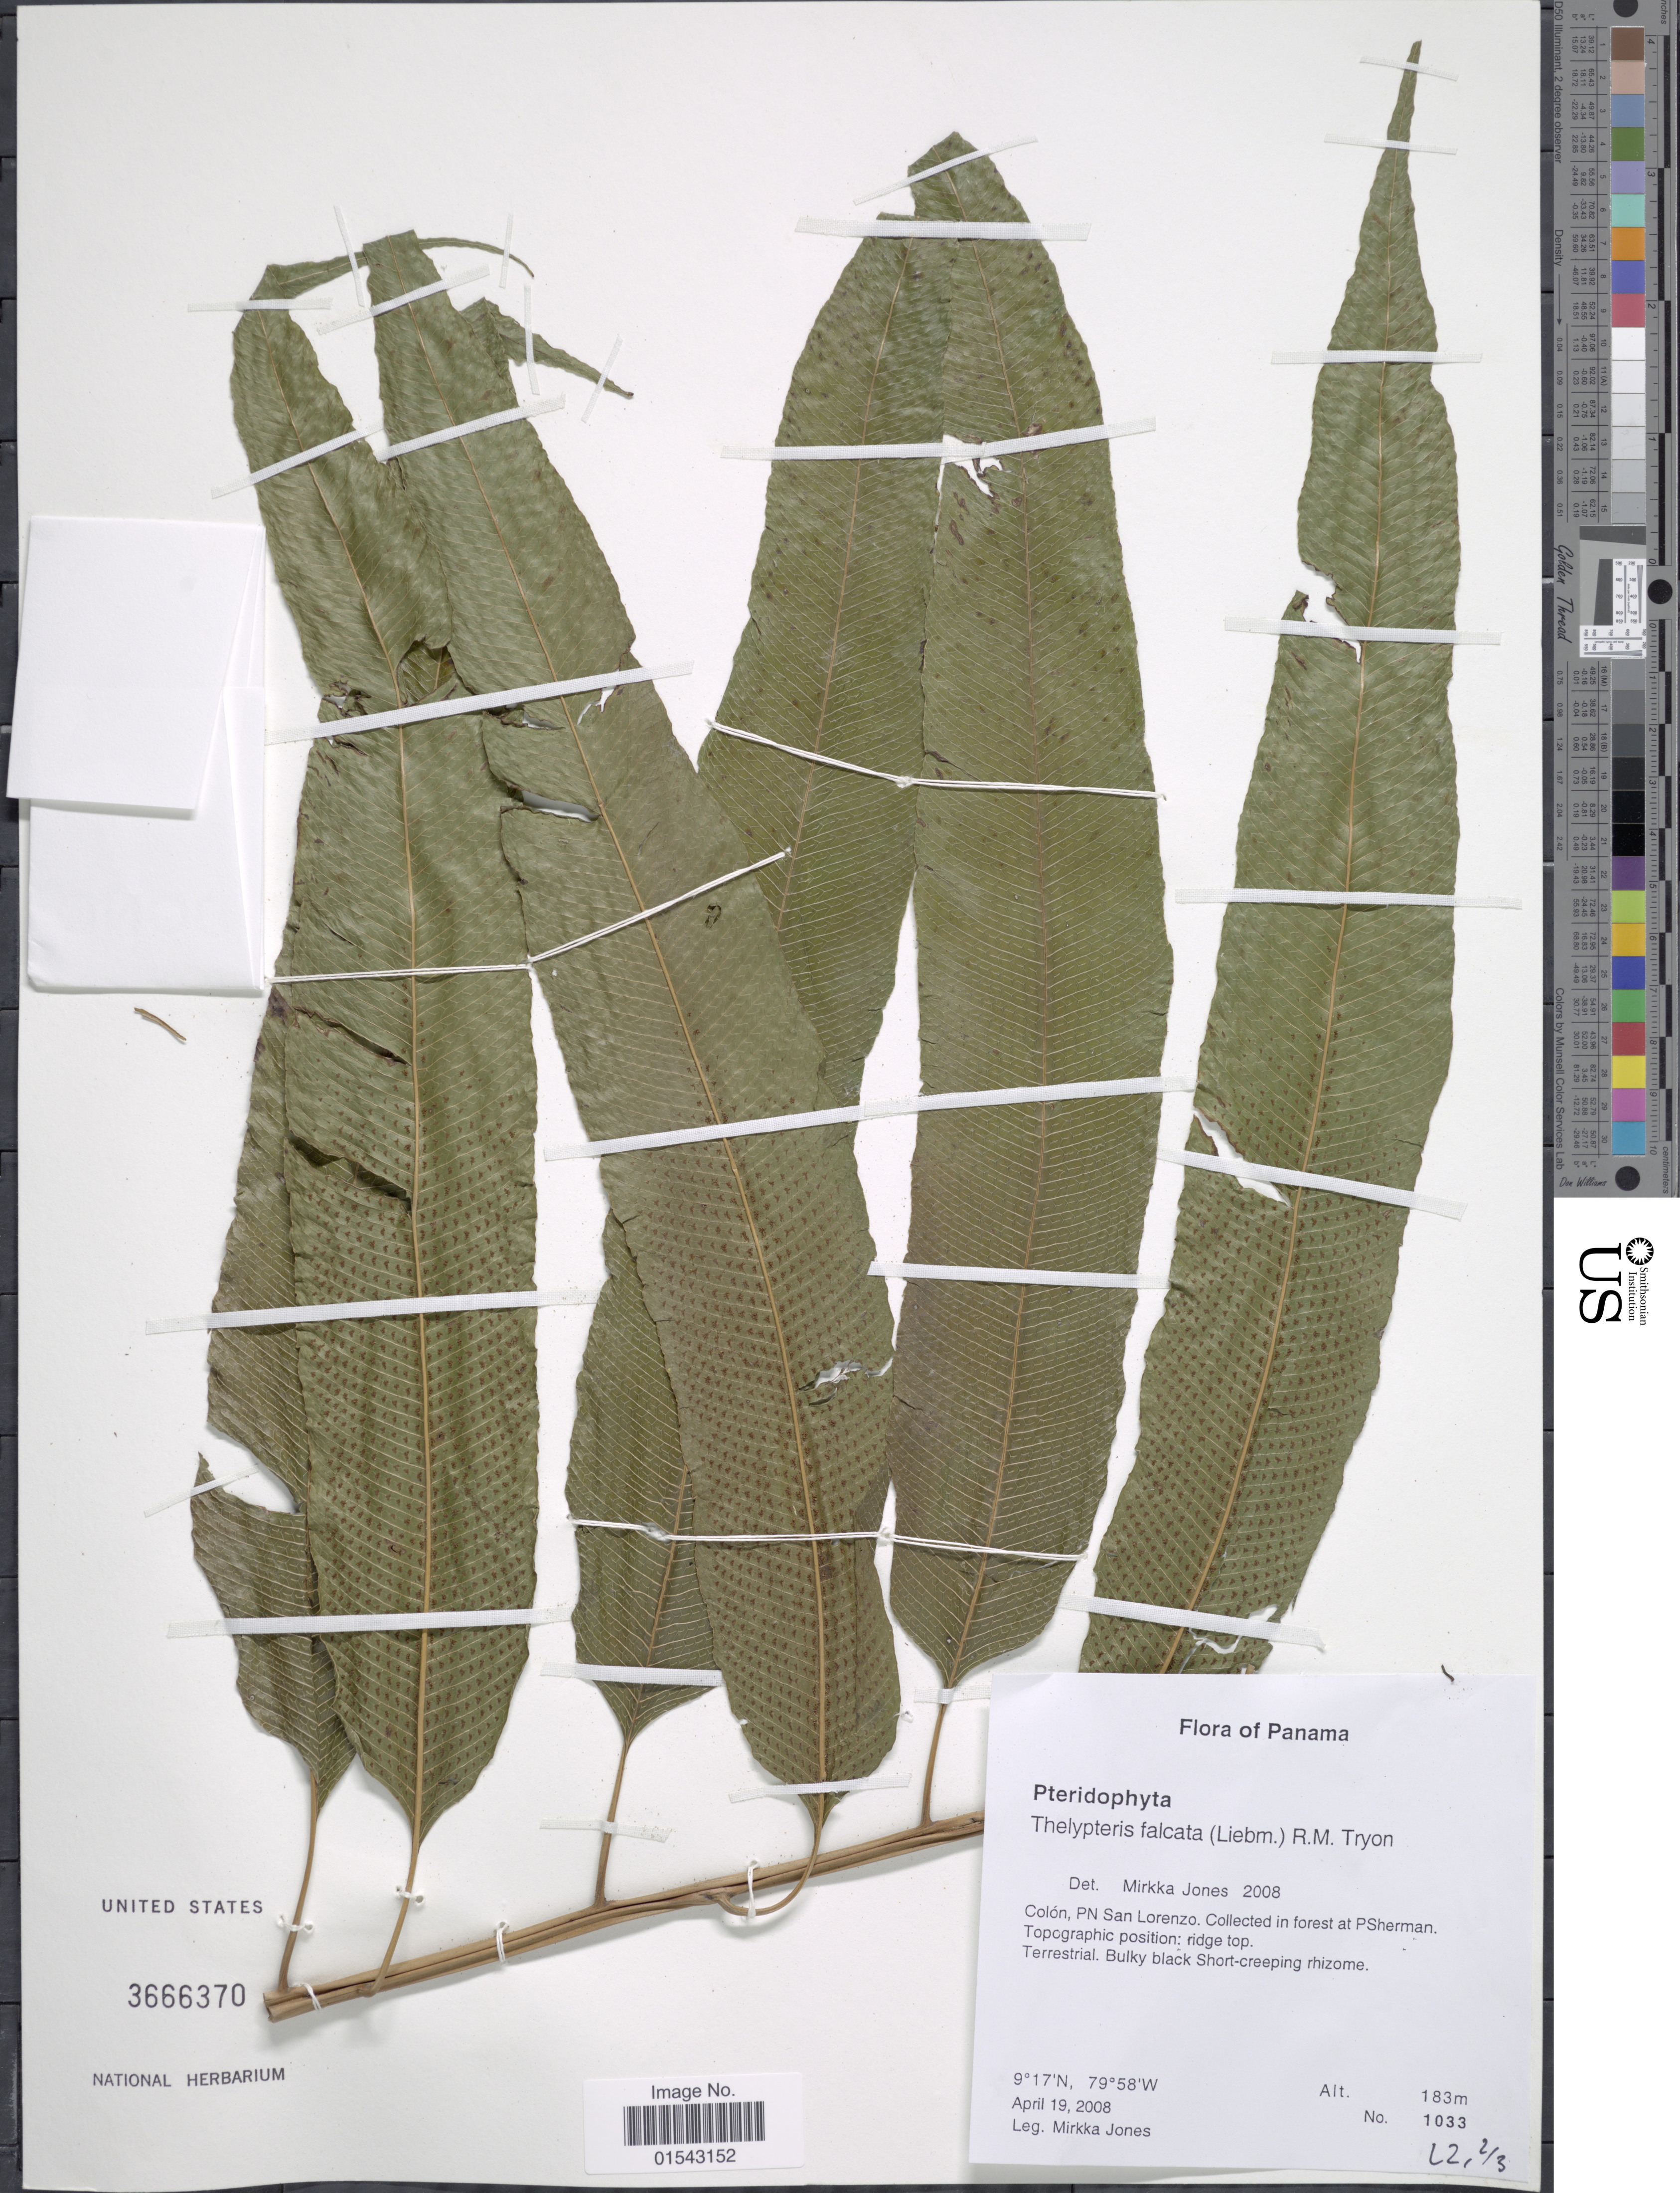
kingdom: Plantae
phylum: Tracheophyta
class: Polypodiopsida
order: Polypodiales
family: Thelypteridaceae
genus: Meniscium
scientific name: Meniscium falcatum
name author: Liebm.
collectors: M. Jones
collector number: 1033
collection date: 2008-04-19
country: Panama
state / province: Colón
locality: Colon, PN San Lorenzo, forest at PSherman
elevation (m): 183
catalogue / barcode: US 3666370